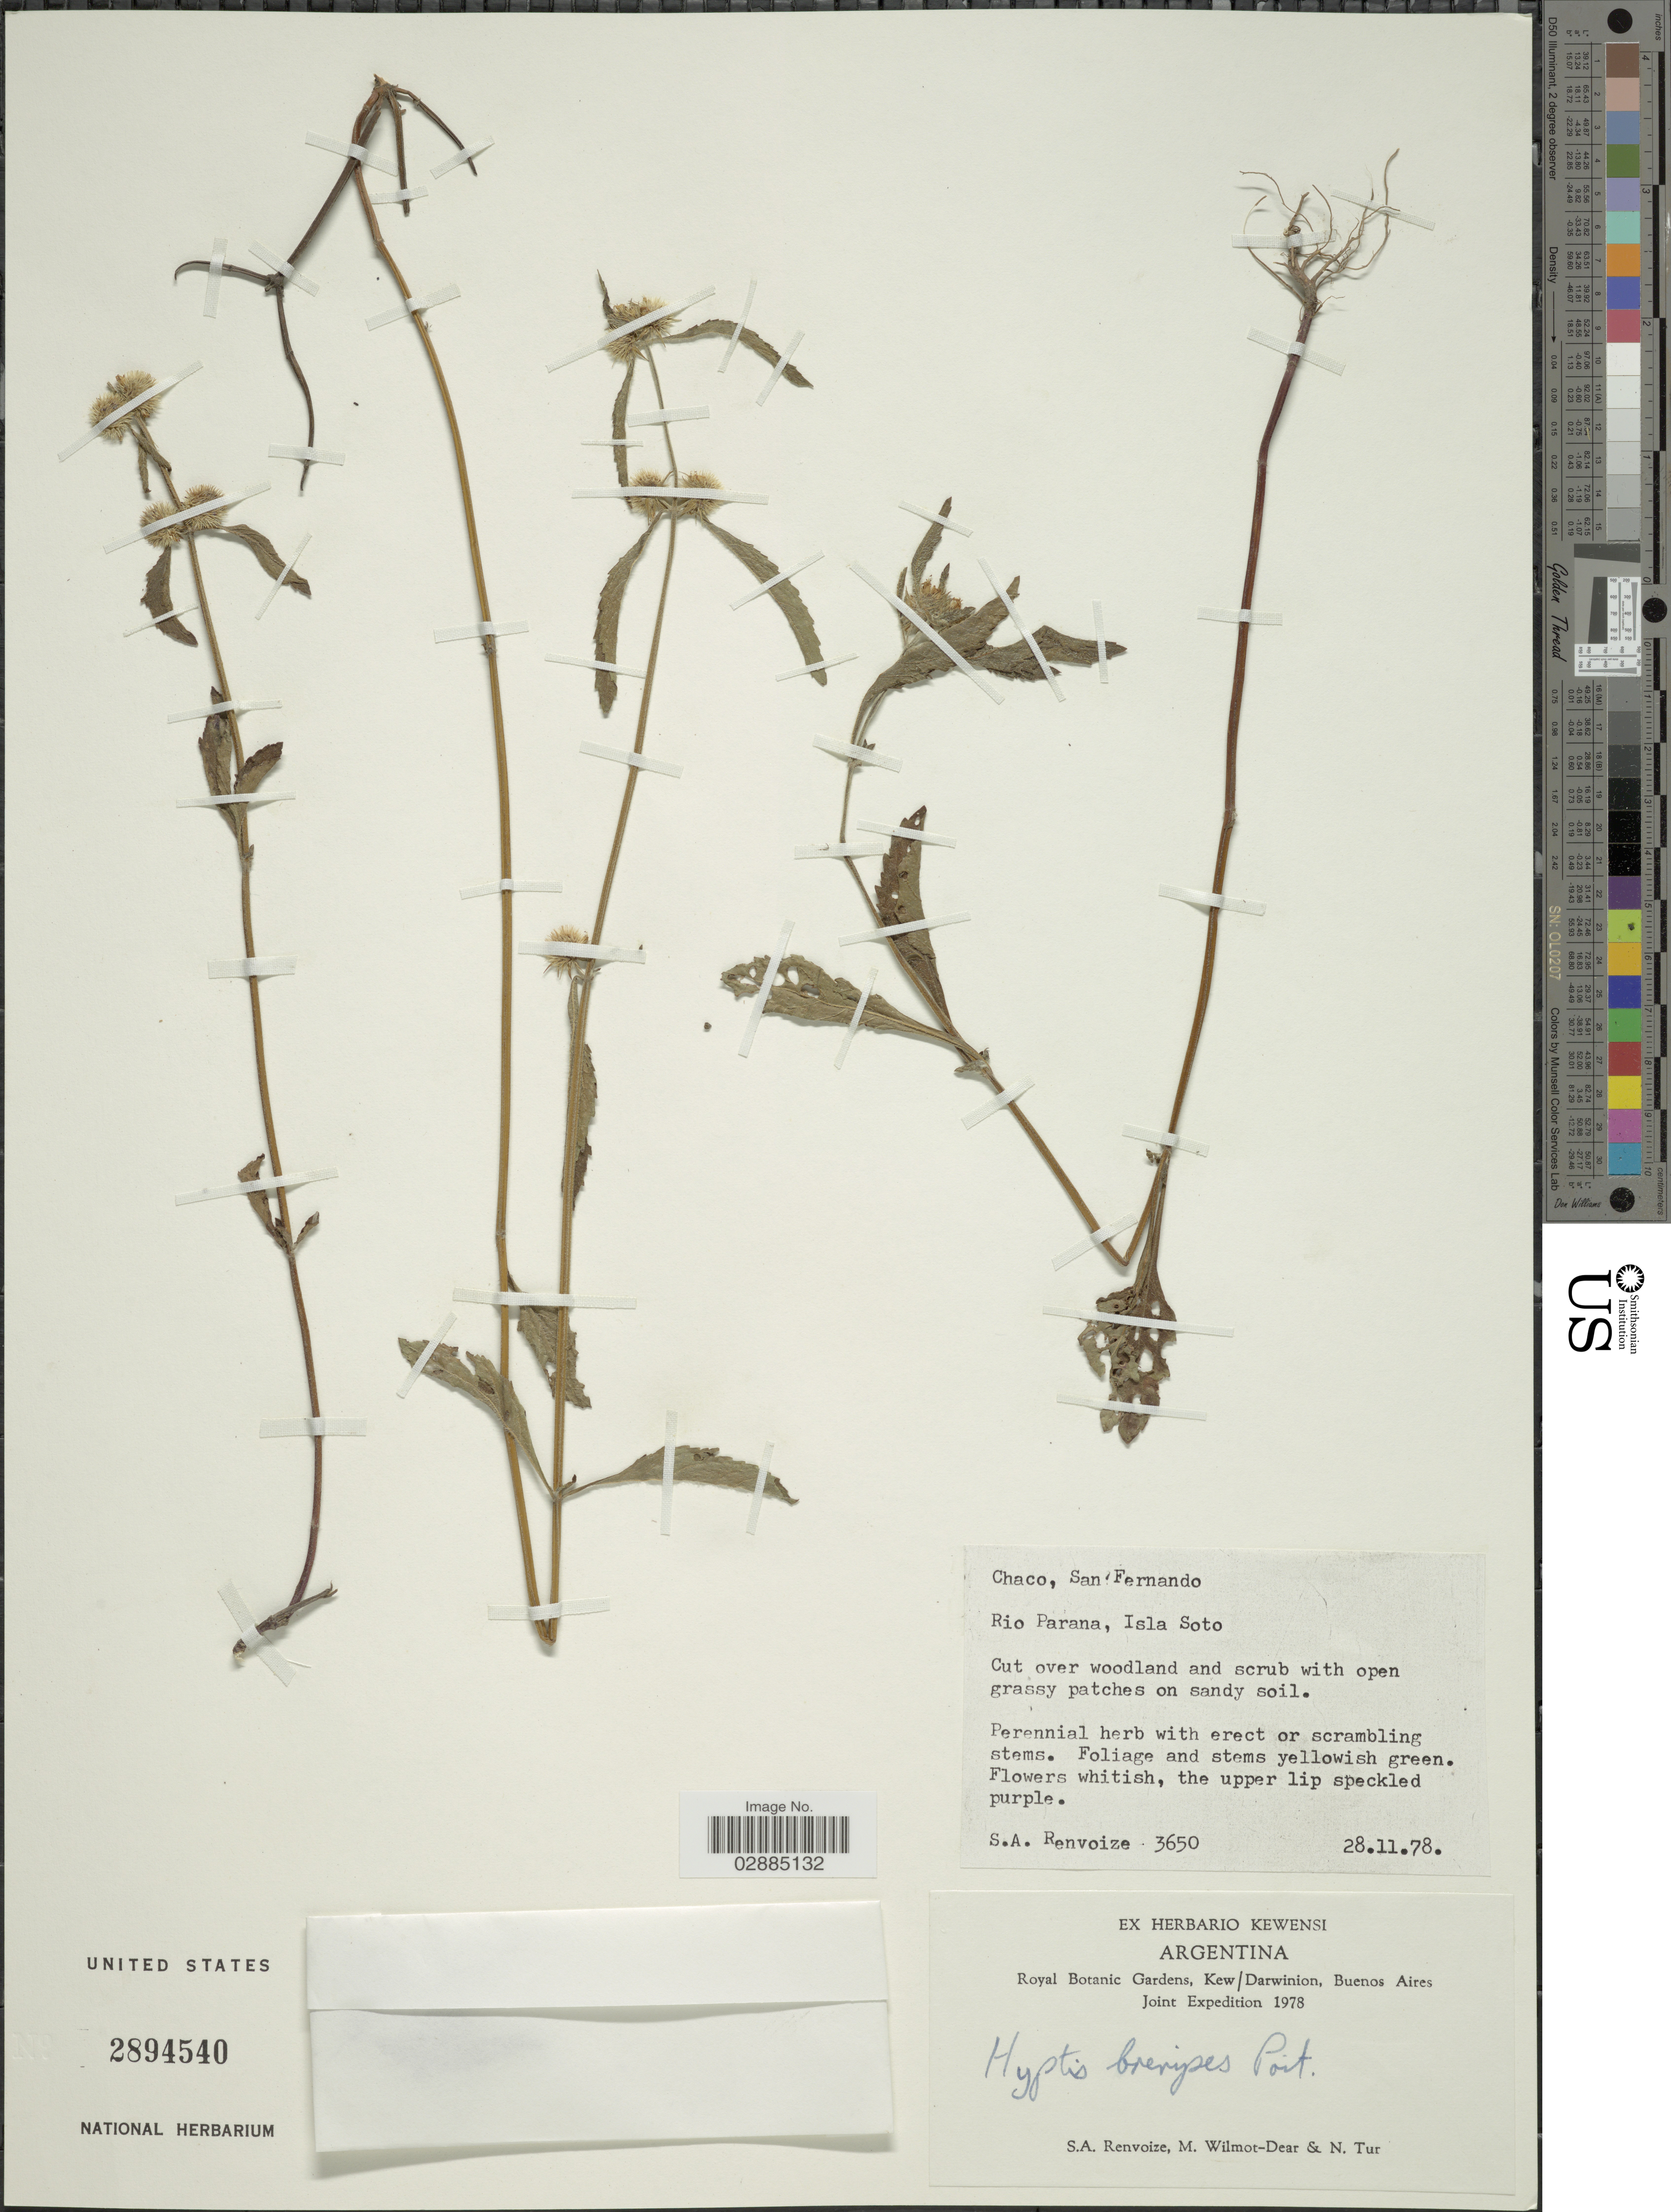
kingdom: Plantae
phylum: Tracheophyta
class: Magnoliopsida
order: Lamiales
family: Lamiaceae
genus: Hyptis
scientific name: Hyptis brevipes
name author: Poit.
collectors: S. A. Renvoize, M. Wilmot-Dear & N. Tur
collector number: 3650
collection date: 1978-11-28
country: Argentina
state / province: Chaco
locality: San Fernando, Rio Parana, Isla Soto.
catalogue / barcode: US 2894540